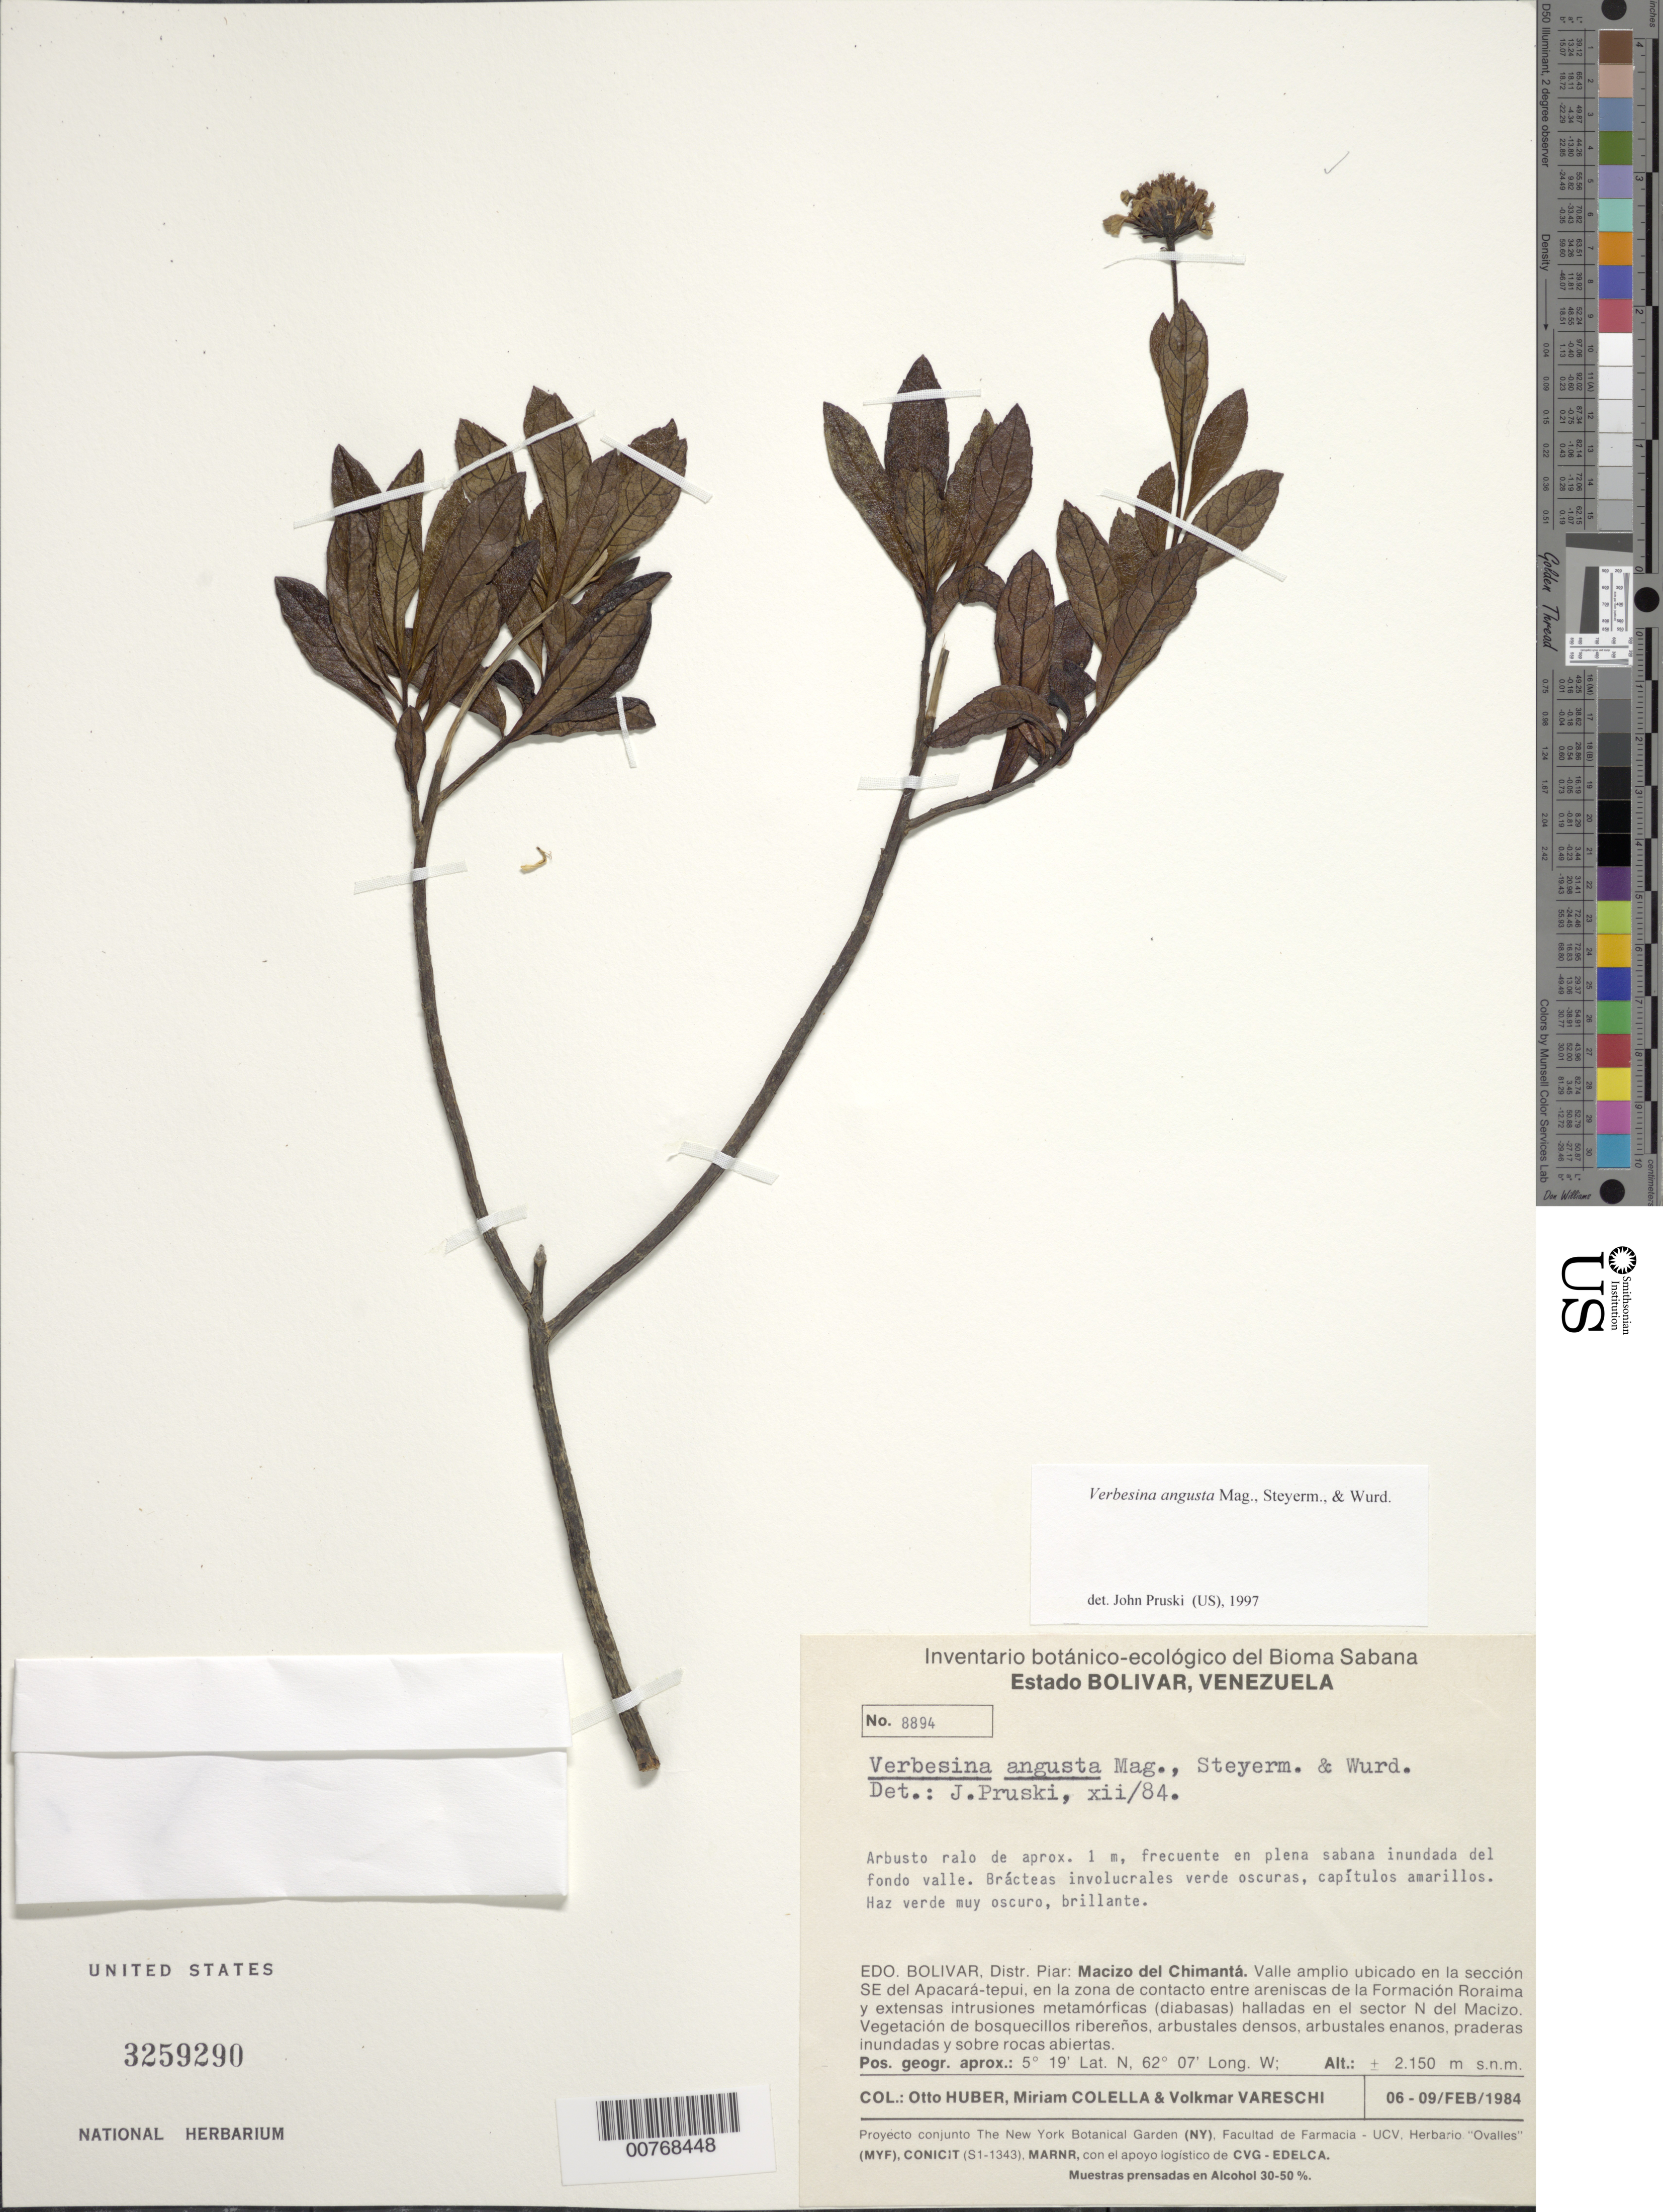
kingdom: Plantae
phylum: Tracheophyta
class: Magnoliopsida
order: Asterales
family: Asteraceae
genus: Verbesina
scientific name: Verbesina angusta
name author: Maguire et al.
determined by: Pruski, J. F.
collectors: O. Huber, M. Colella & V. Vareschi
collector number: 8894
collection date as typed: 6-Feb-84 to 9-Feb-84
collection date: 1984-02-06/1984-02-09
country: Venezuela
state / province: Bolívar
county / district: Piar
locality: Macizo del Chimantá, sector SE del Apacará-tepuí, zona de contacto entre Formacion Roraima y sector N del Macizo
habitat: Plena sabana inundada del fondo valle. Contact between sandstone and metamorphic intrusive rock, vegetation of small, dense…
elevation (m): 2150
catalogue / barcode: US 3259290